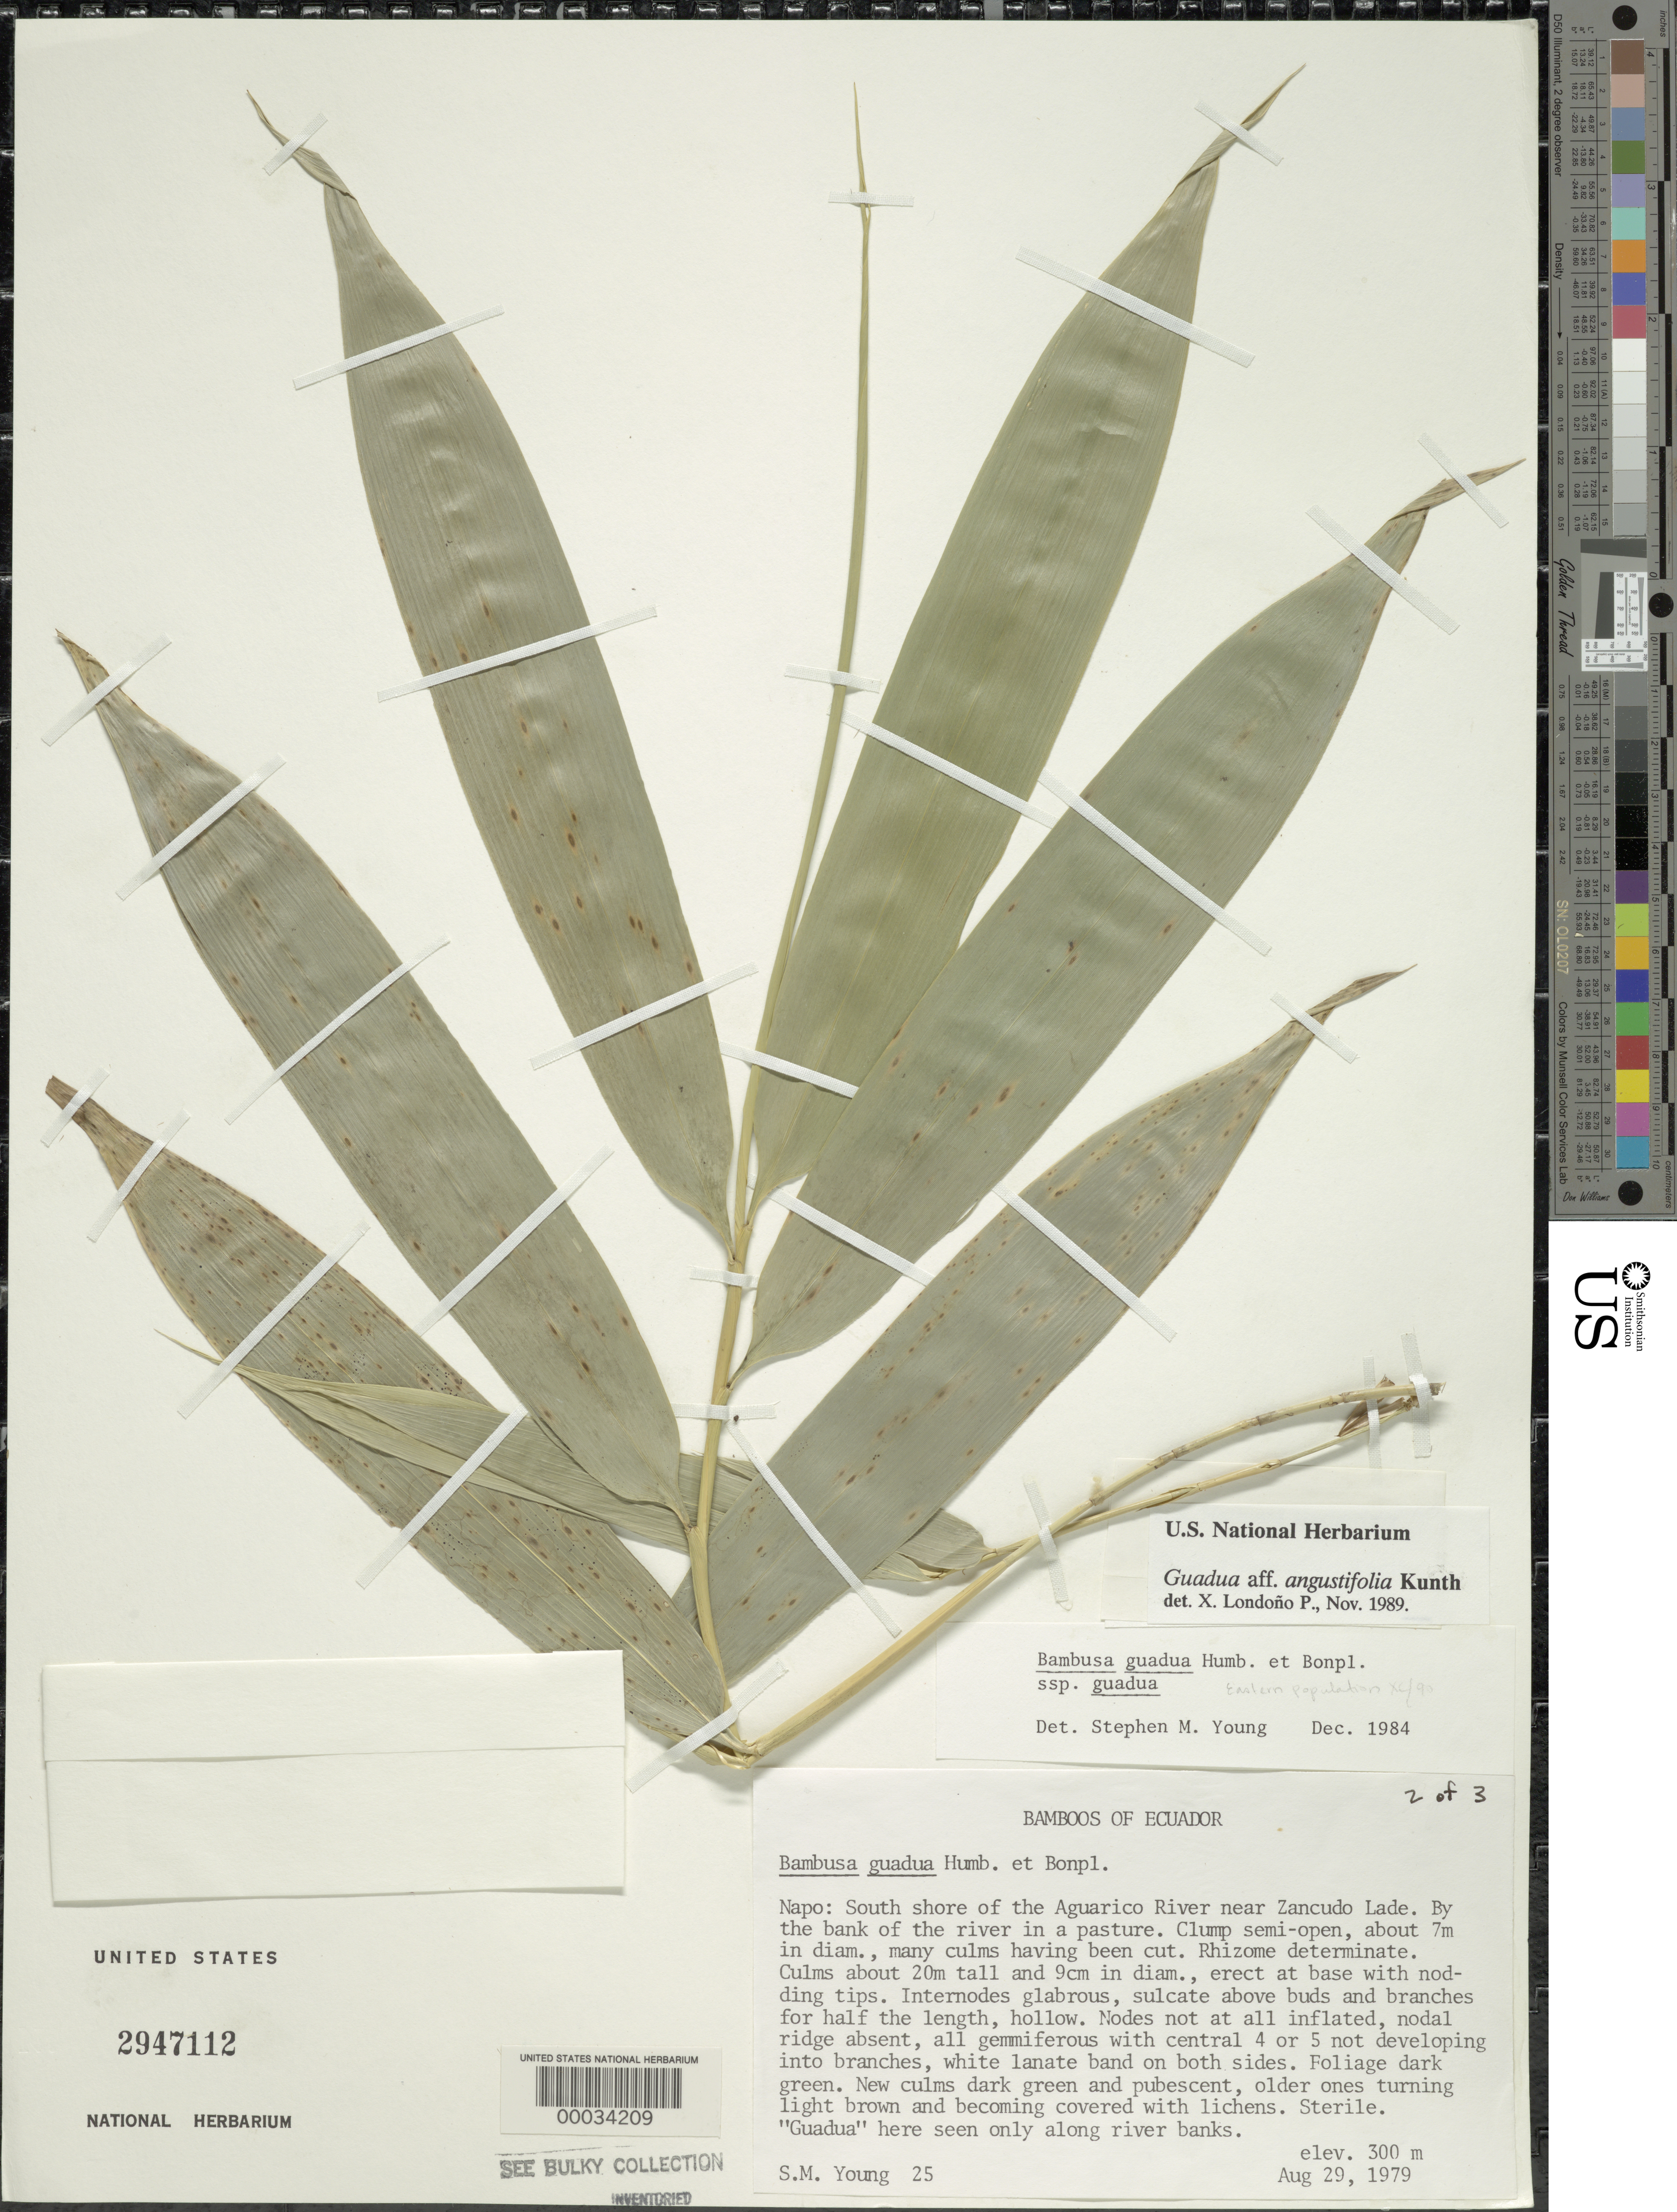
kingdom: Plantae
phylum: Tracheophyta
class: Liliopsida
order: Poales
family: Poaceae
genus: Guadua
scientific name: Guadua angustifolia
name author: Kunth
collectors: S. Young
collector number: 25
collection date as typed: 29 Aug 1979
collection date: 1979-08-29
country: Ecuador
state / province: Napo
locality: S shore of the aguaRico River near zancudo lade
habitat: By the bank of the river in a pasture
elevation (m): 300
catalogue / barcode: US 2947112